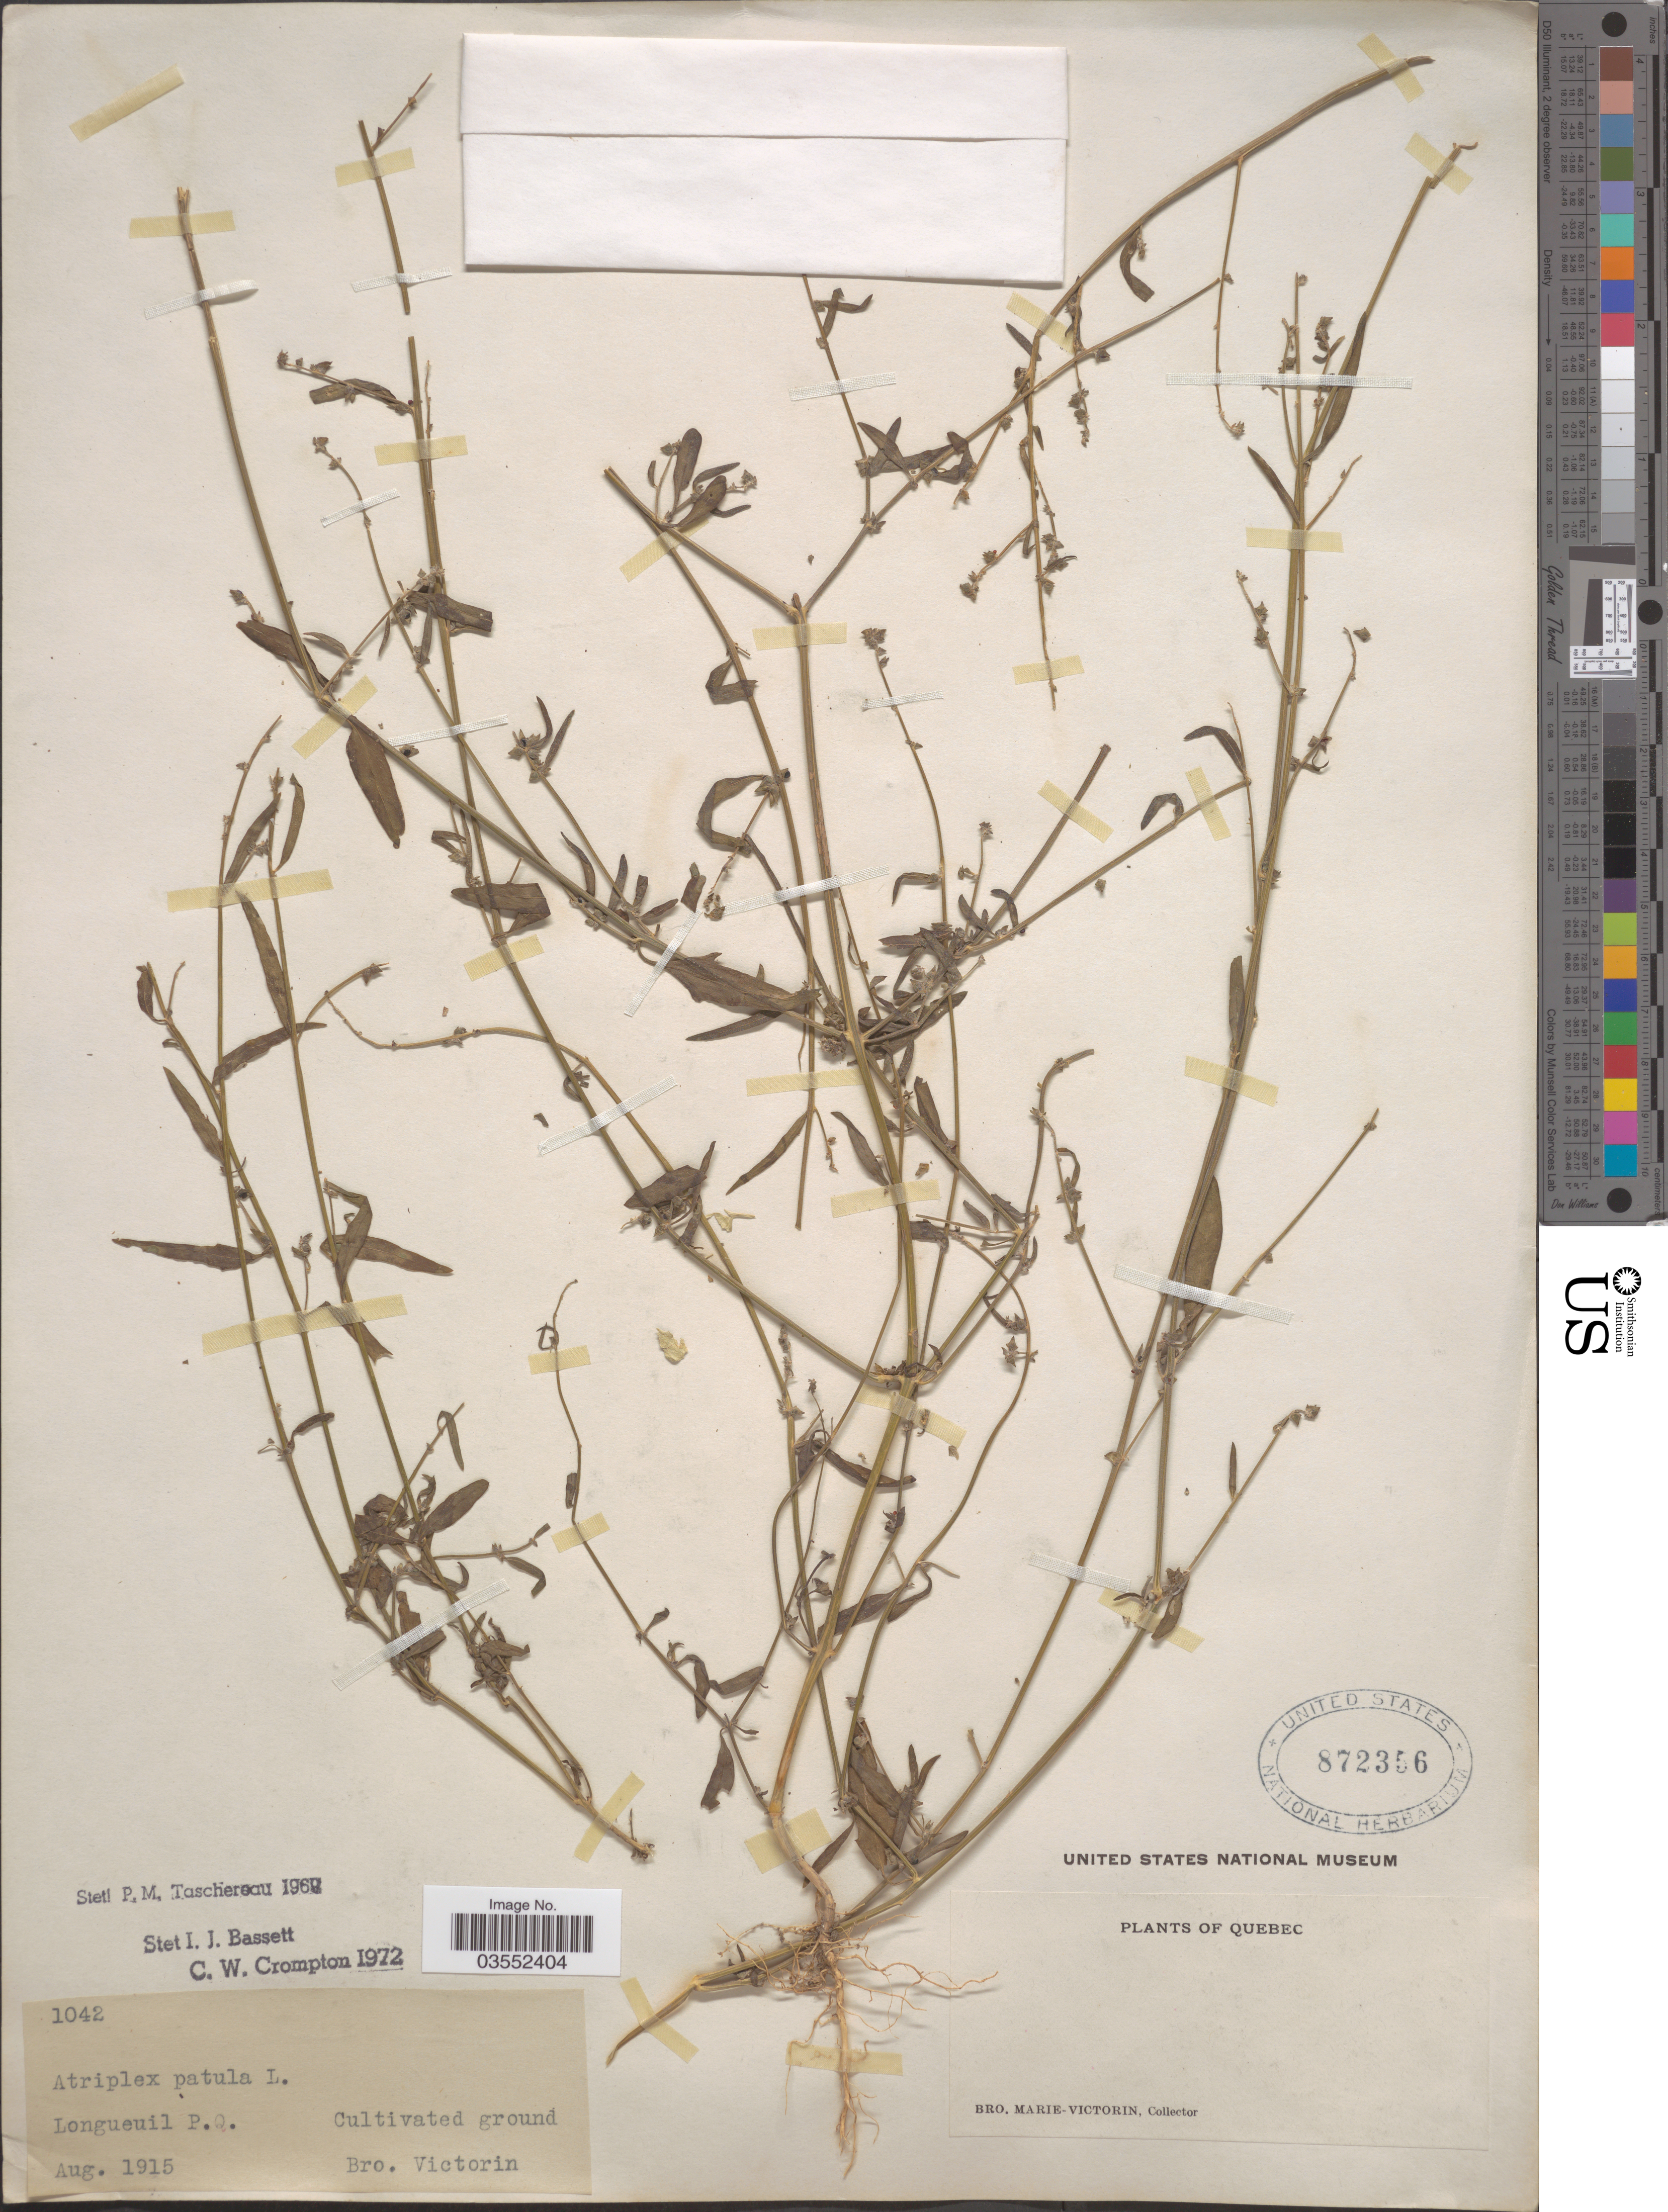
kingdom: Plantae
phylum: Tracheophyta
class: Magnoliopsida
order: Caryophyllales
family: Amaranthaceae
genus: Atriplex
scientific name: Atriplex patula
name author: L.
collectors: B. Victorin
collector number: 1042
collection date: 1915-08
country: Canada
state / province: Quebec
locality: Longueuil P.Q. Cultivated ground.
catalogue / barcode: US 872356